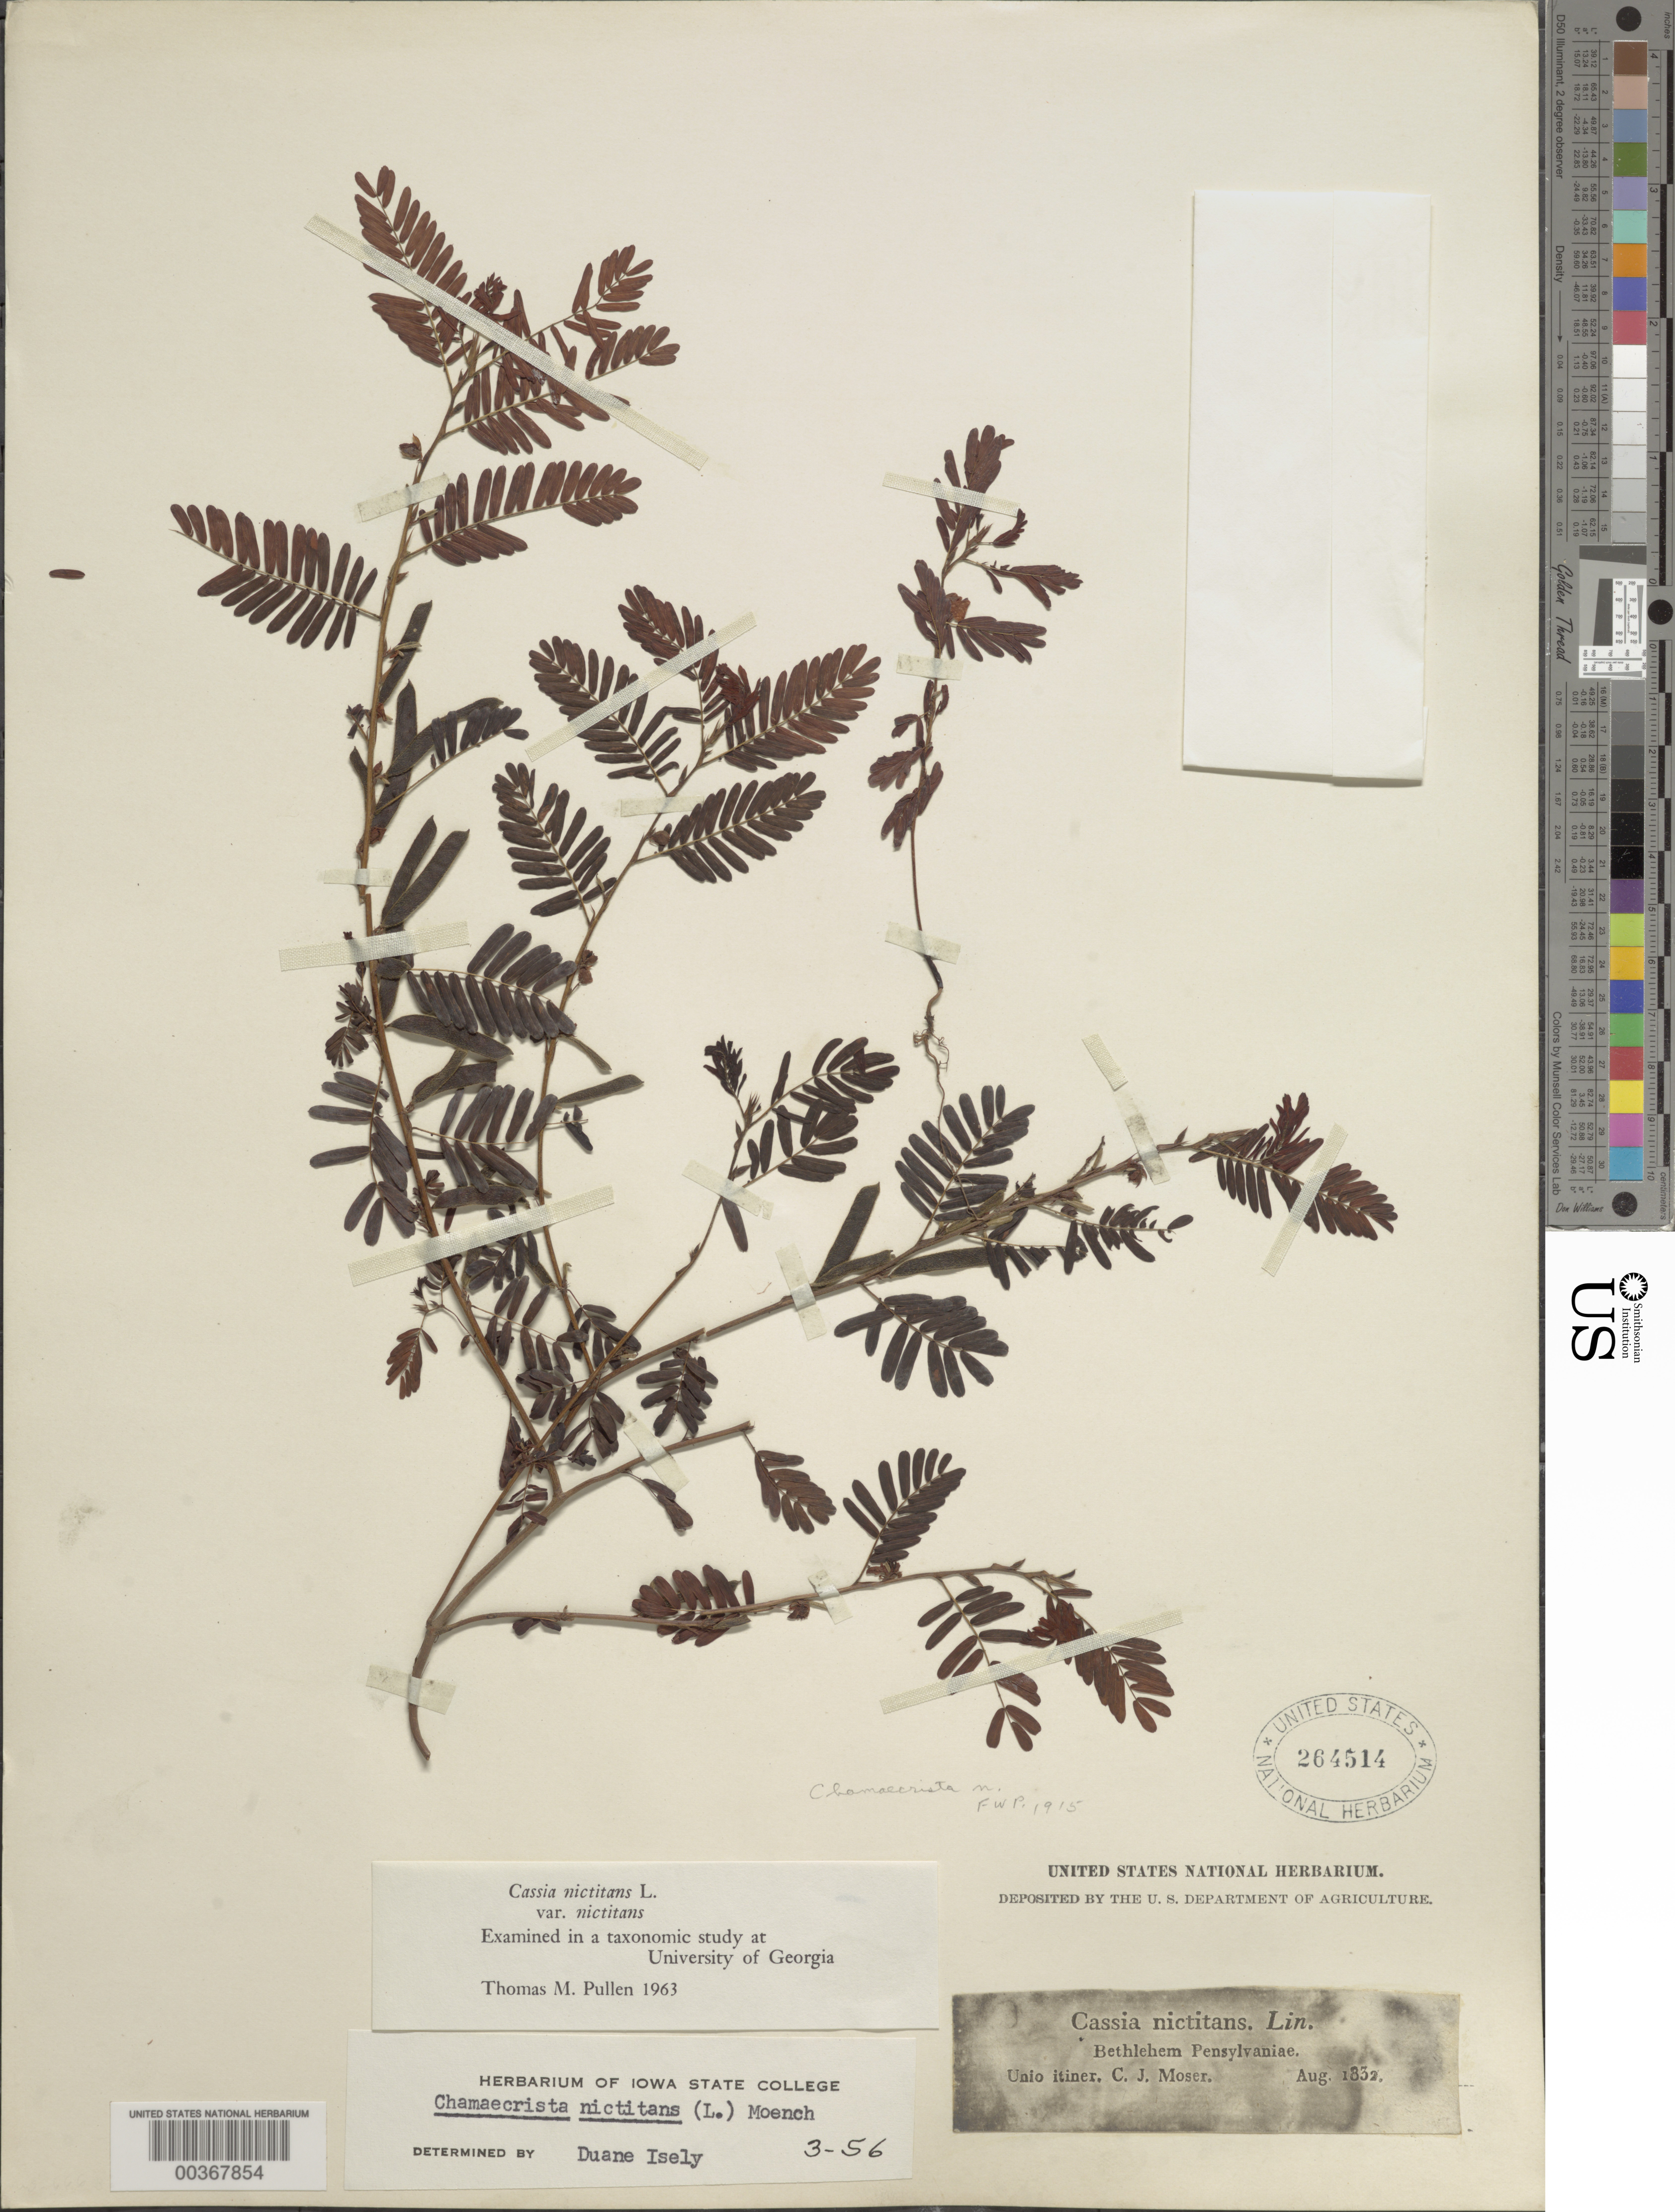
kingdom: Plantae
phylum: Tracheophyta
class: Magnoliopsida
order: Fabales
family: Fabaceae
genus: Chamaecrista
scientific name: Chamaecrista nictitans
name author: (L.) Moench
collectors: C. Moser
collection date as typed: Aug 1832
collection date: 1832-08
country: United States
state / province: Pennsylvania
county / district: Lehigh / Northampton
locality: Bethlehem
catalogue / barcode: US 264514